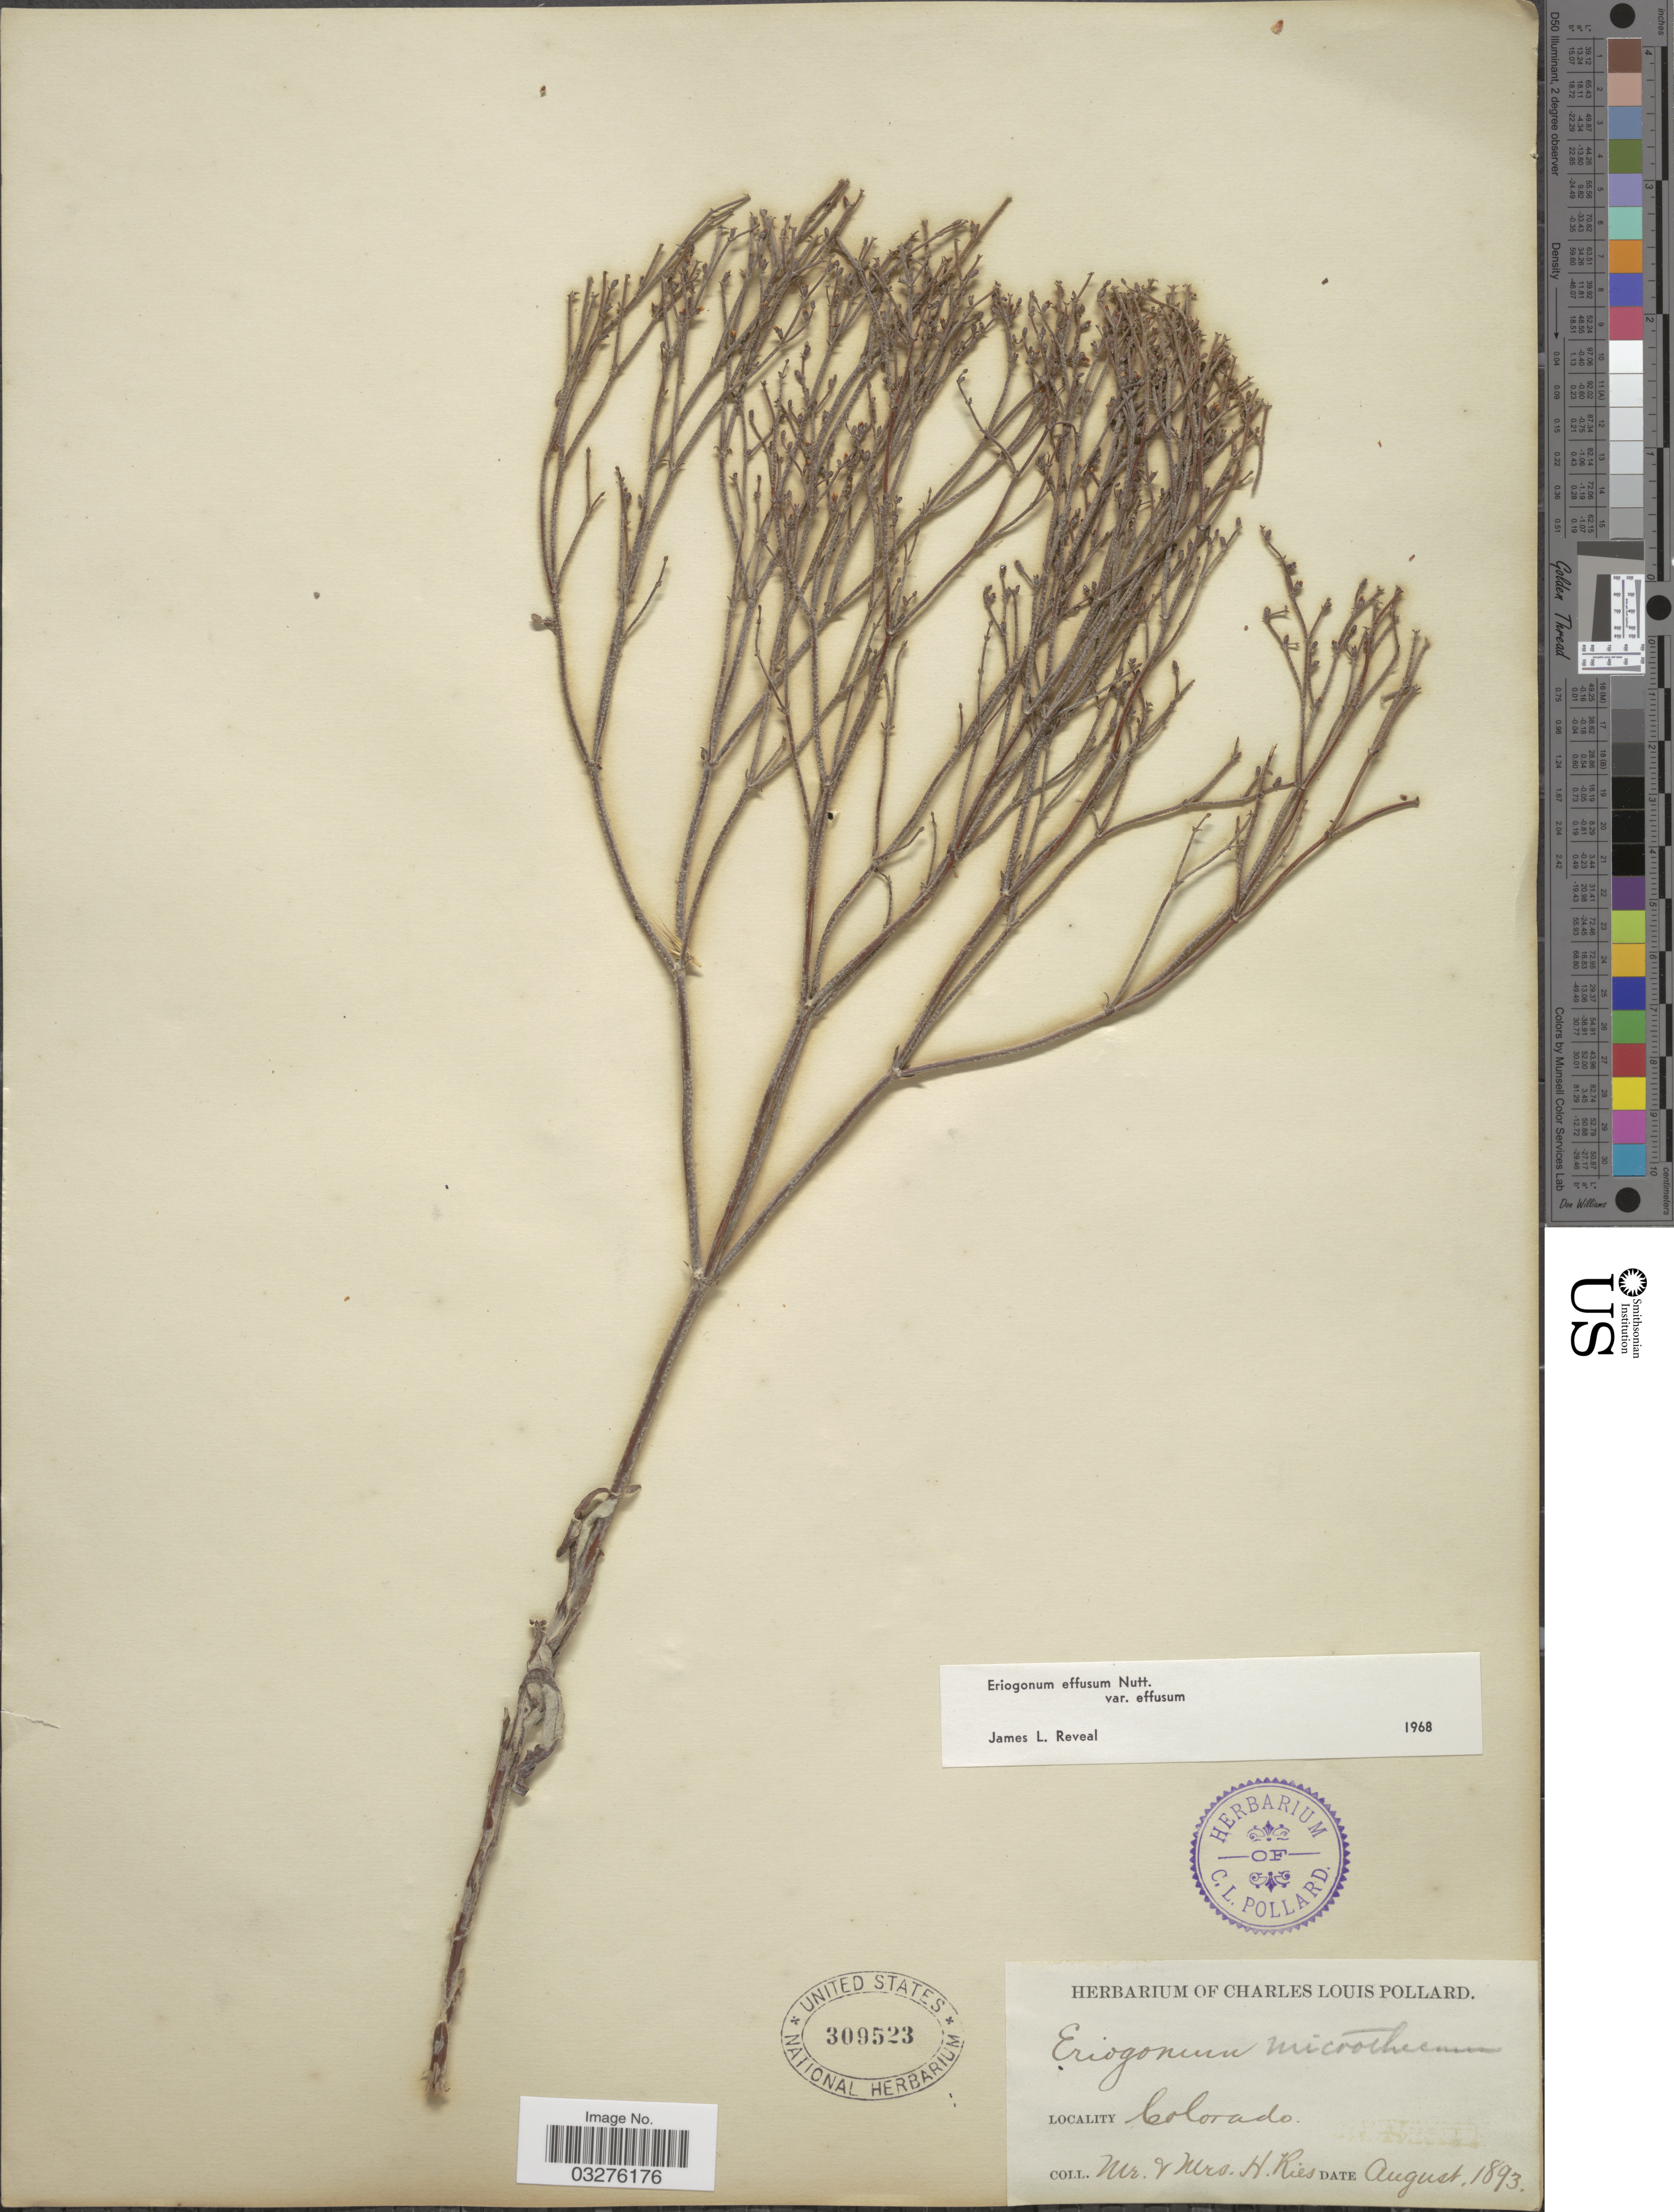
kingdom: Plantae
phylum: Tracheophyta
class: Magnoliopsida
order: Caryophyllales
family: Polygonaceae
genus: Eriogonum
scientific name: Eriogonum effusum var. effusum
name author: Nutt.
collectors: H. Ries & H. Ries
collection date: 1893-08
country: United States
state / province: Colorado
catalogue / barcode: US 309523